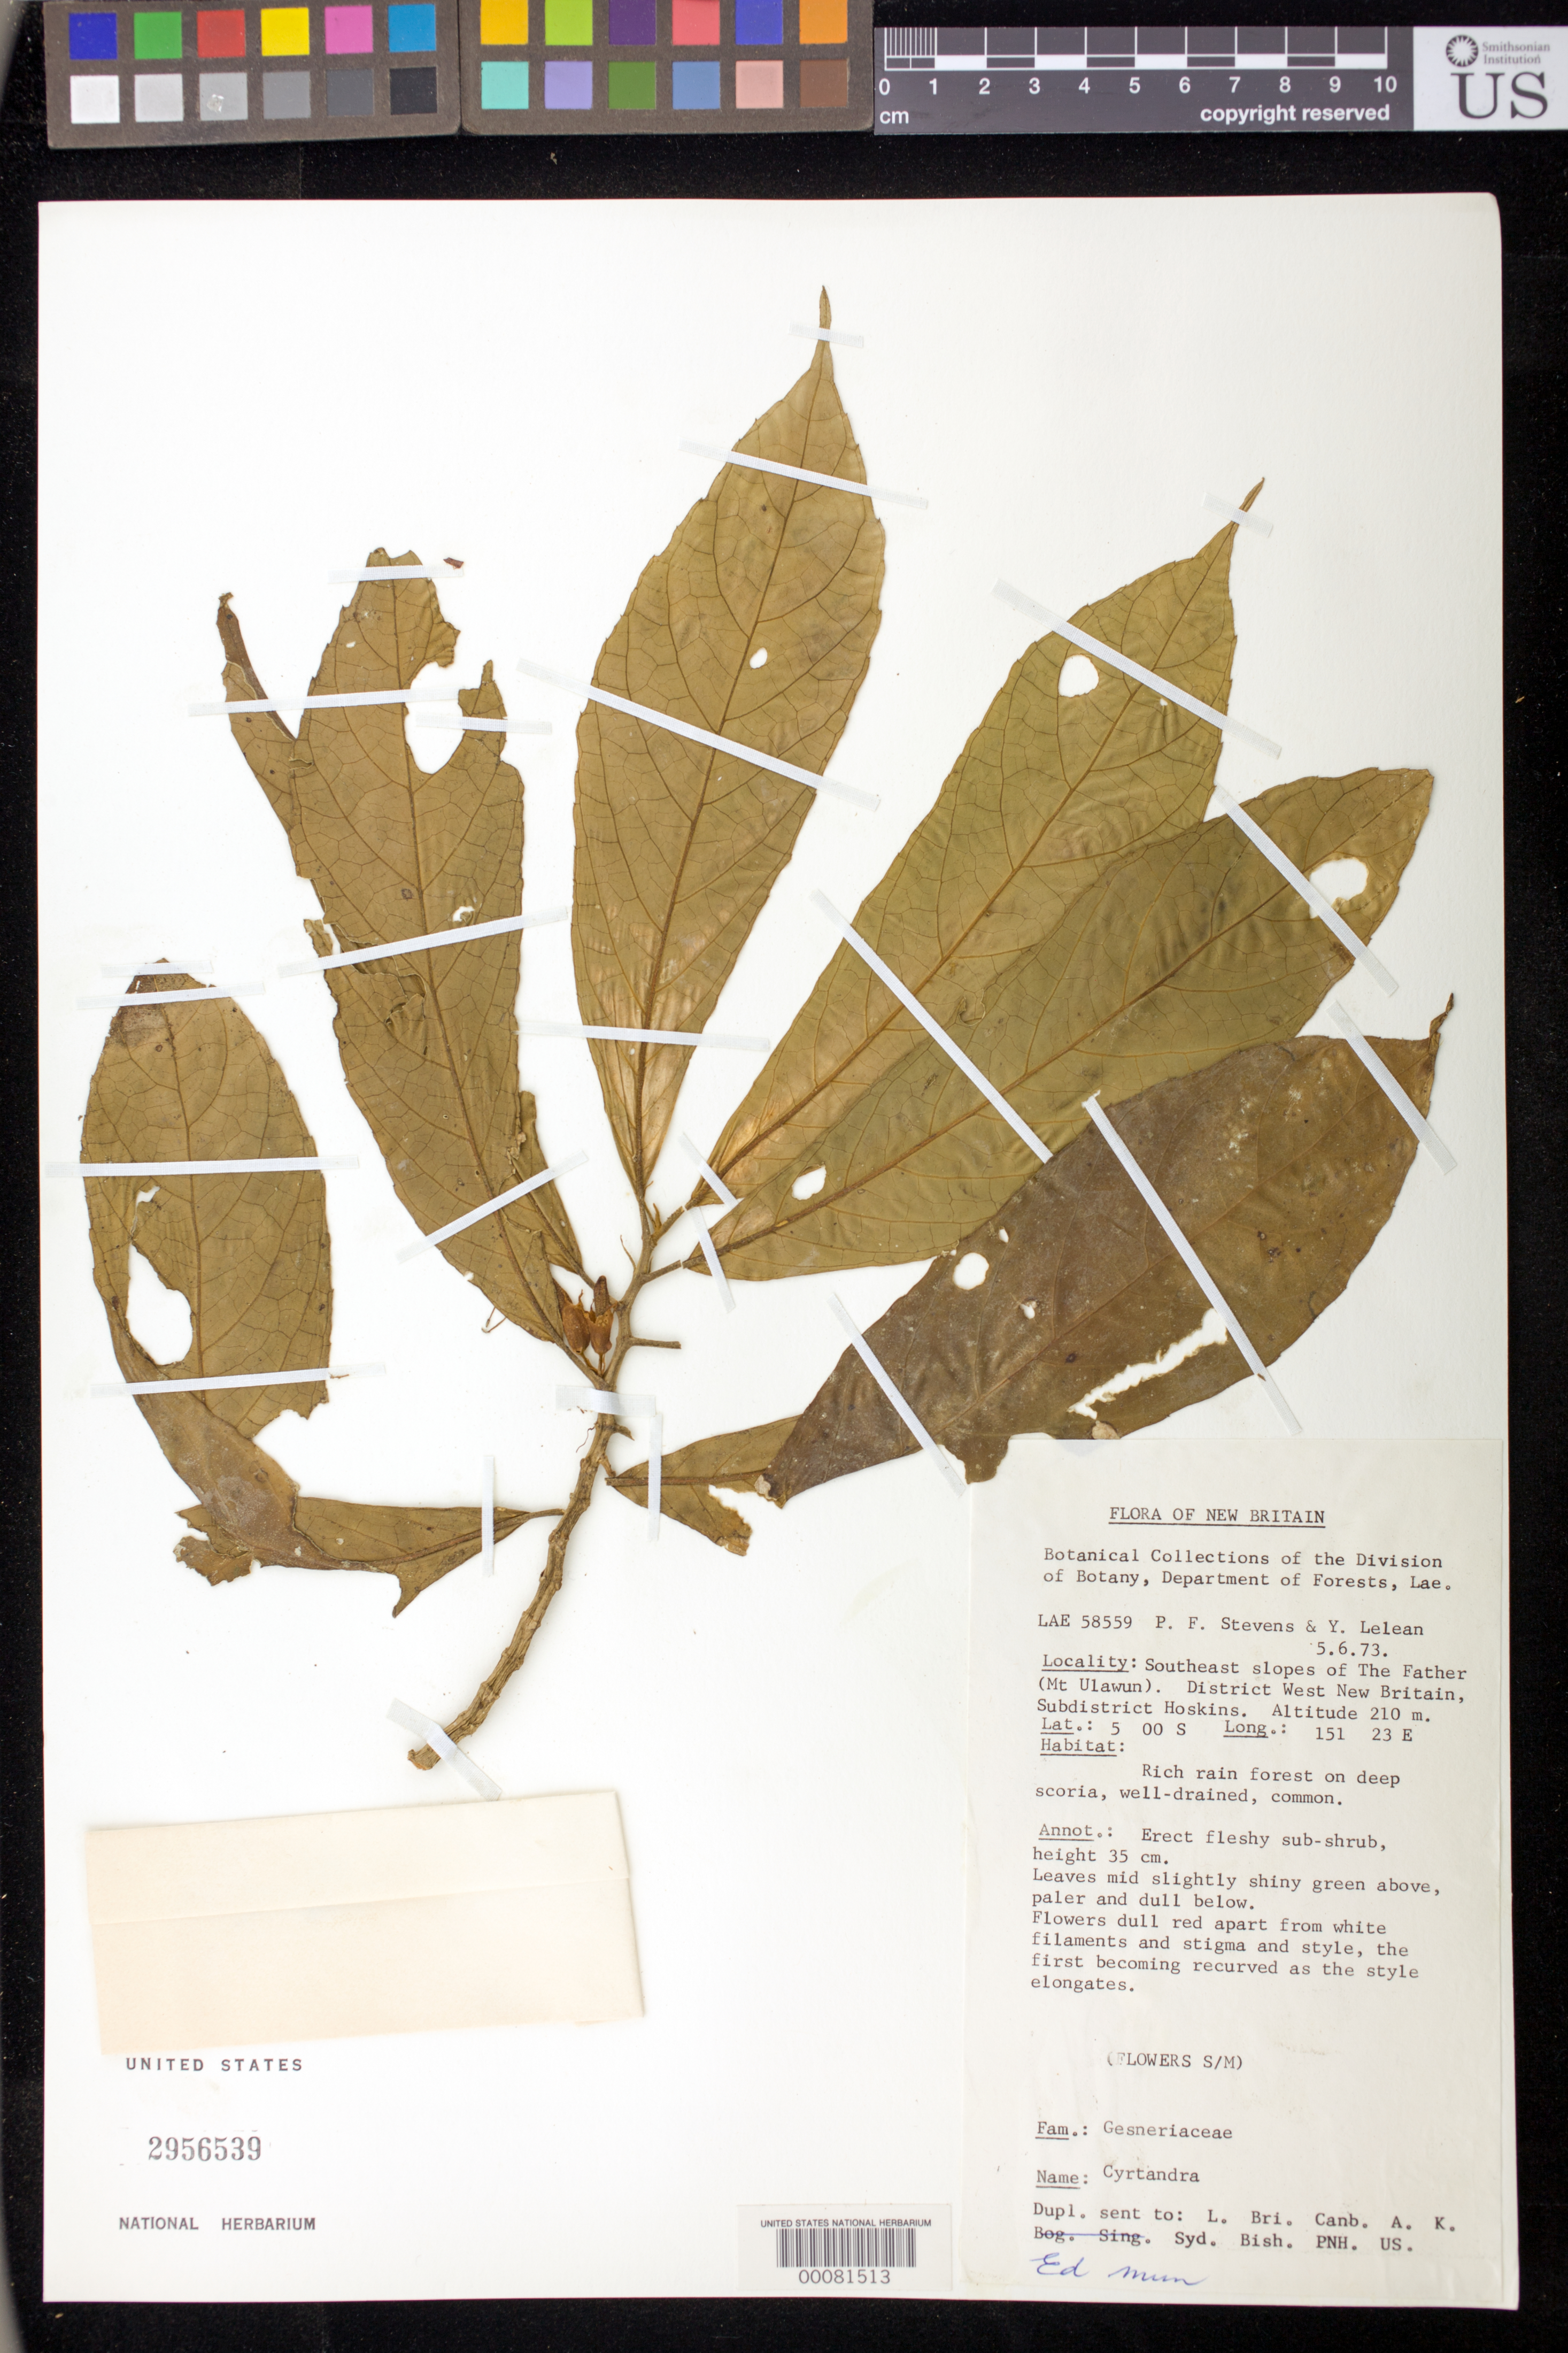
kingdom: Plantae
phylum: Tracheophyta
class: Magnoliopsida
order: Lamiales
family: Gesneriaceae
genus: Cyrtandra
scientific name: Cyrtandra sp.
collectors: P. F. Stevens & Y. Lelean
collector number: LAE 58559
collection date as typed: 1973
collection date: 1973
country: Papua New Guinea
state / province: West New Britain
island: New Britain I.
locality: New britain i., Southeast slopes of the father (mt ulawun), subdistrict hoskins, bismark archipelago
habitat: Rich rain forest on deep scoria, well-drained, common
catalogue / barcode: US 2956539